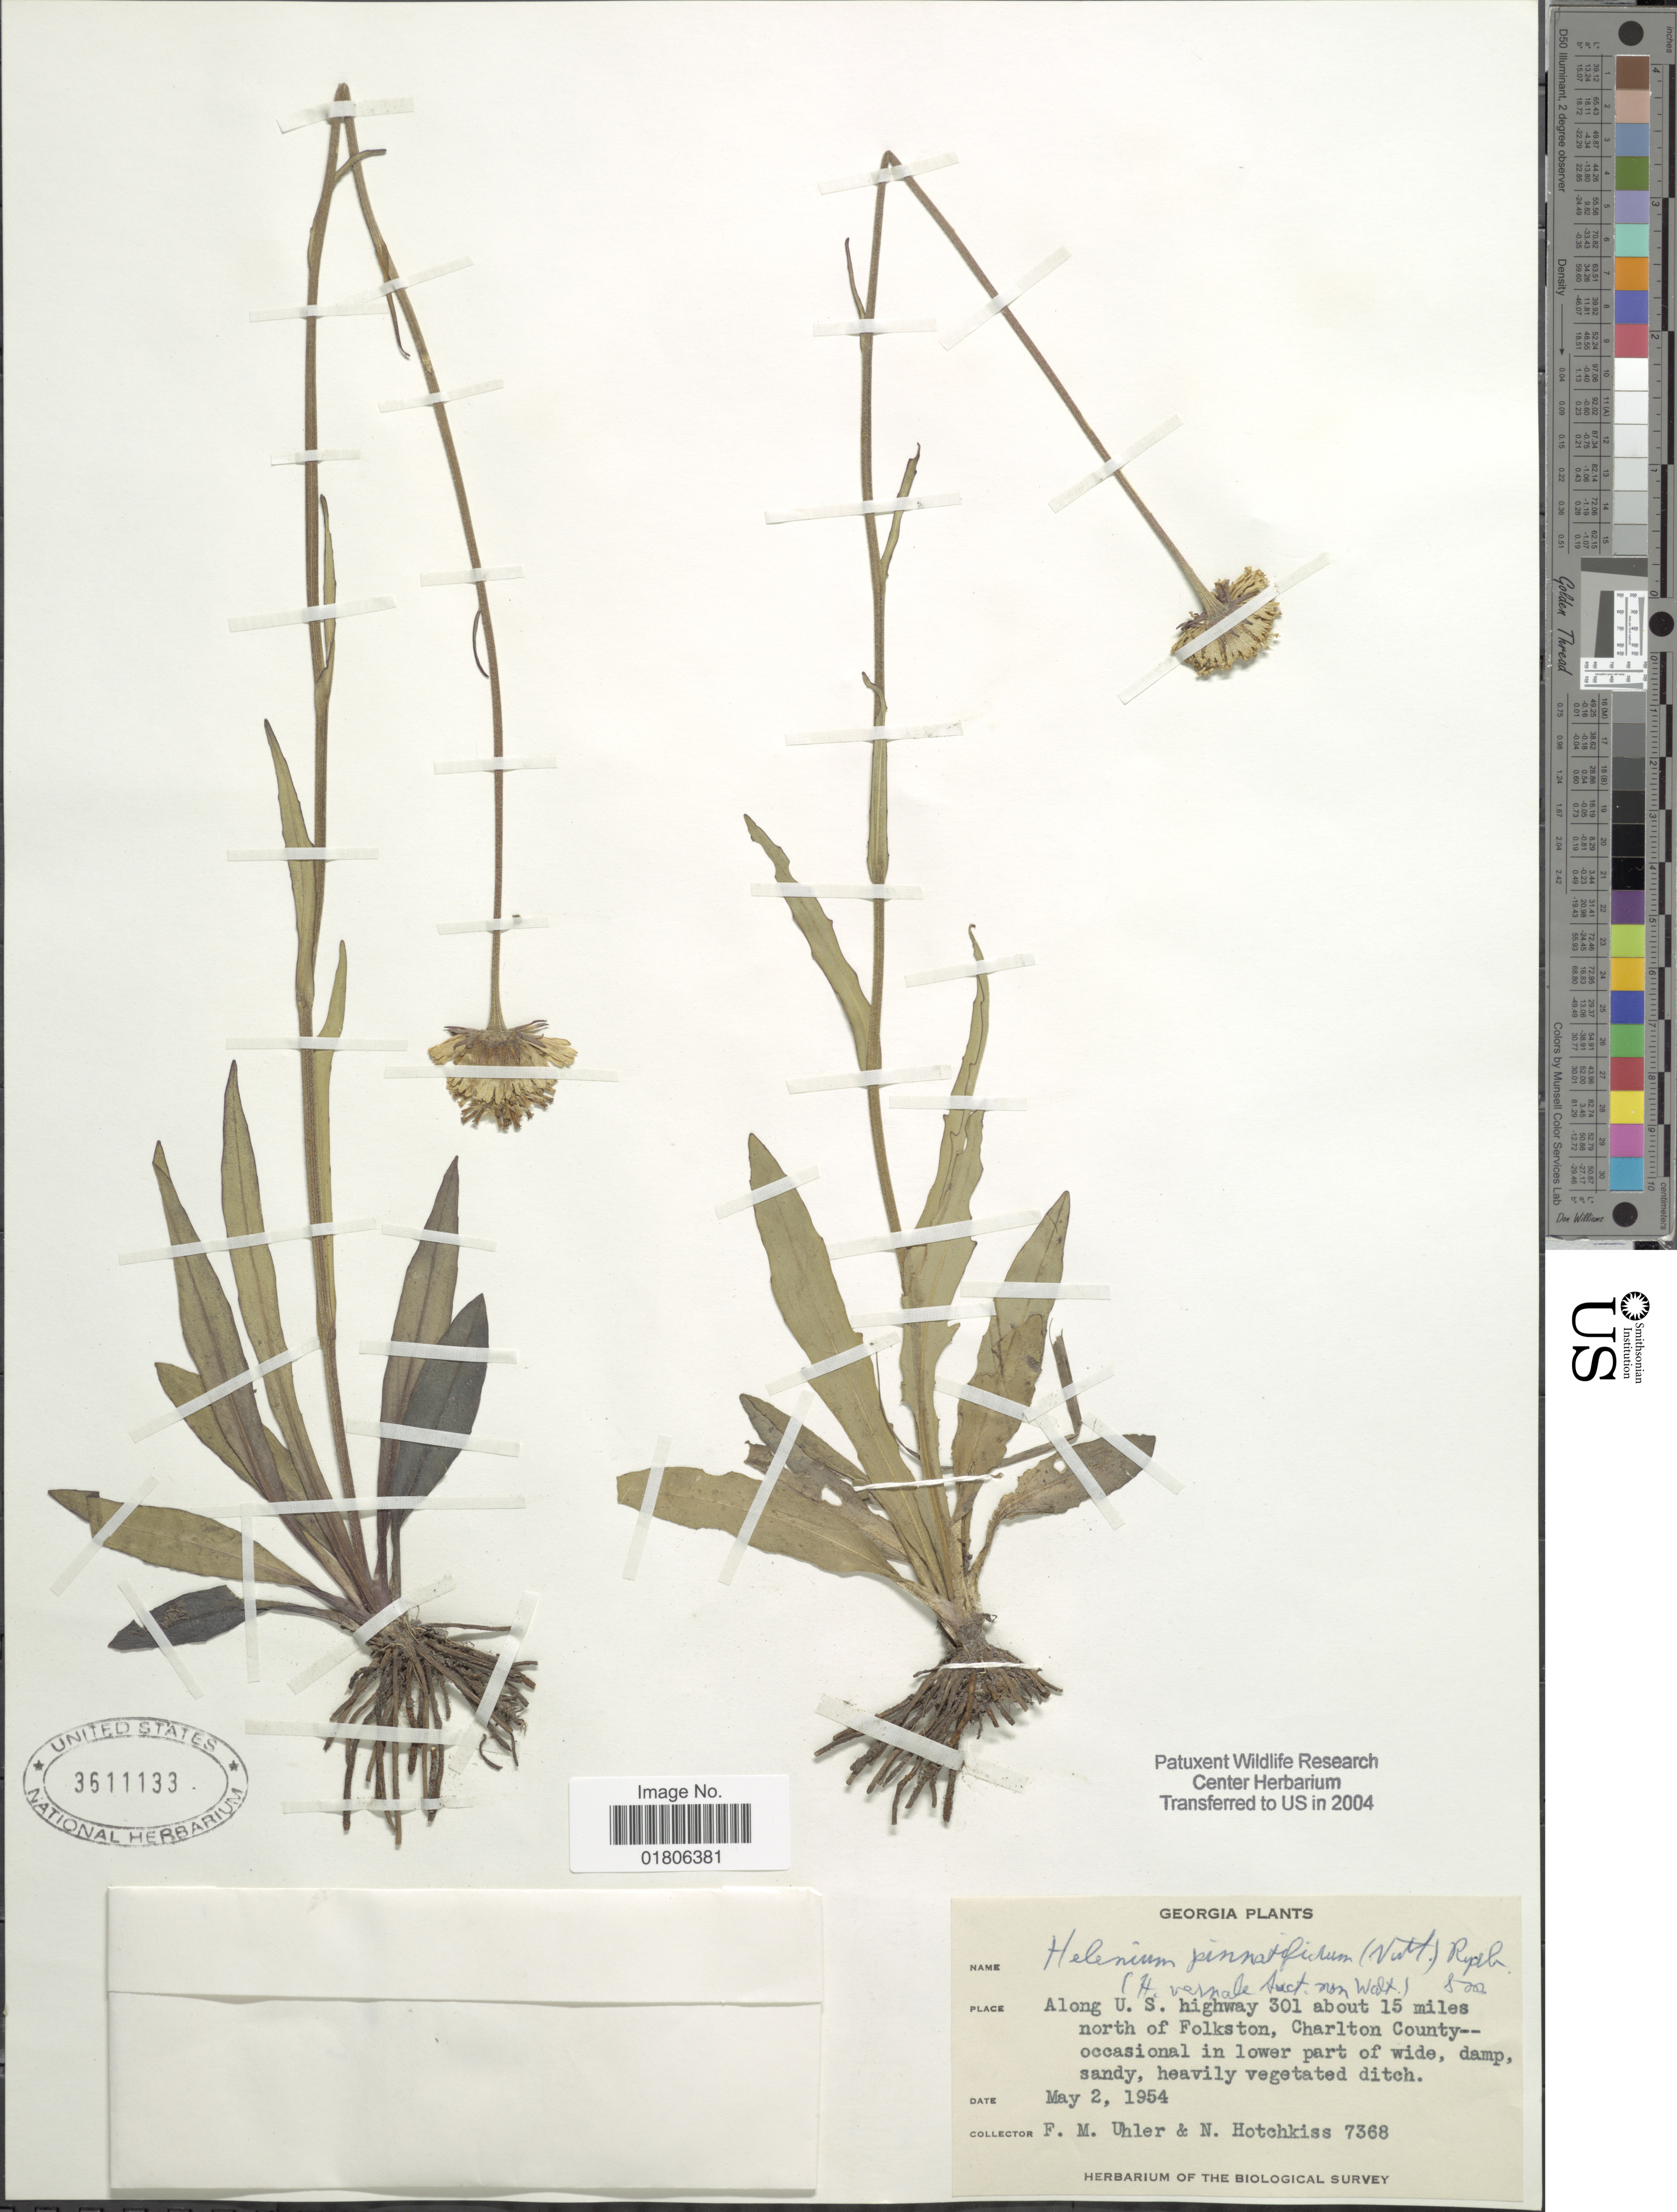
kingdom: Plantae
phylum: Tracheophyta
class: Magnoliopsida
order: Asterales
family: Asteraceae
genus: Helenium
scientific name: Helenium pinnatifidum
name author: (Schwein. ex Nutt.) Rydb.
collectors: F. M. Uhler & N. Hotchkiss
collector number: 7368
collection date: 1954-05-02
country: United States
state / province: Georgia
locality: Along U.S. highway 301 about 15 miles north of Folkston, Charlton County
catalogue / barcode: US 3611133